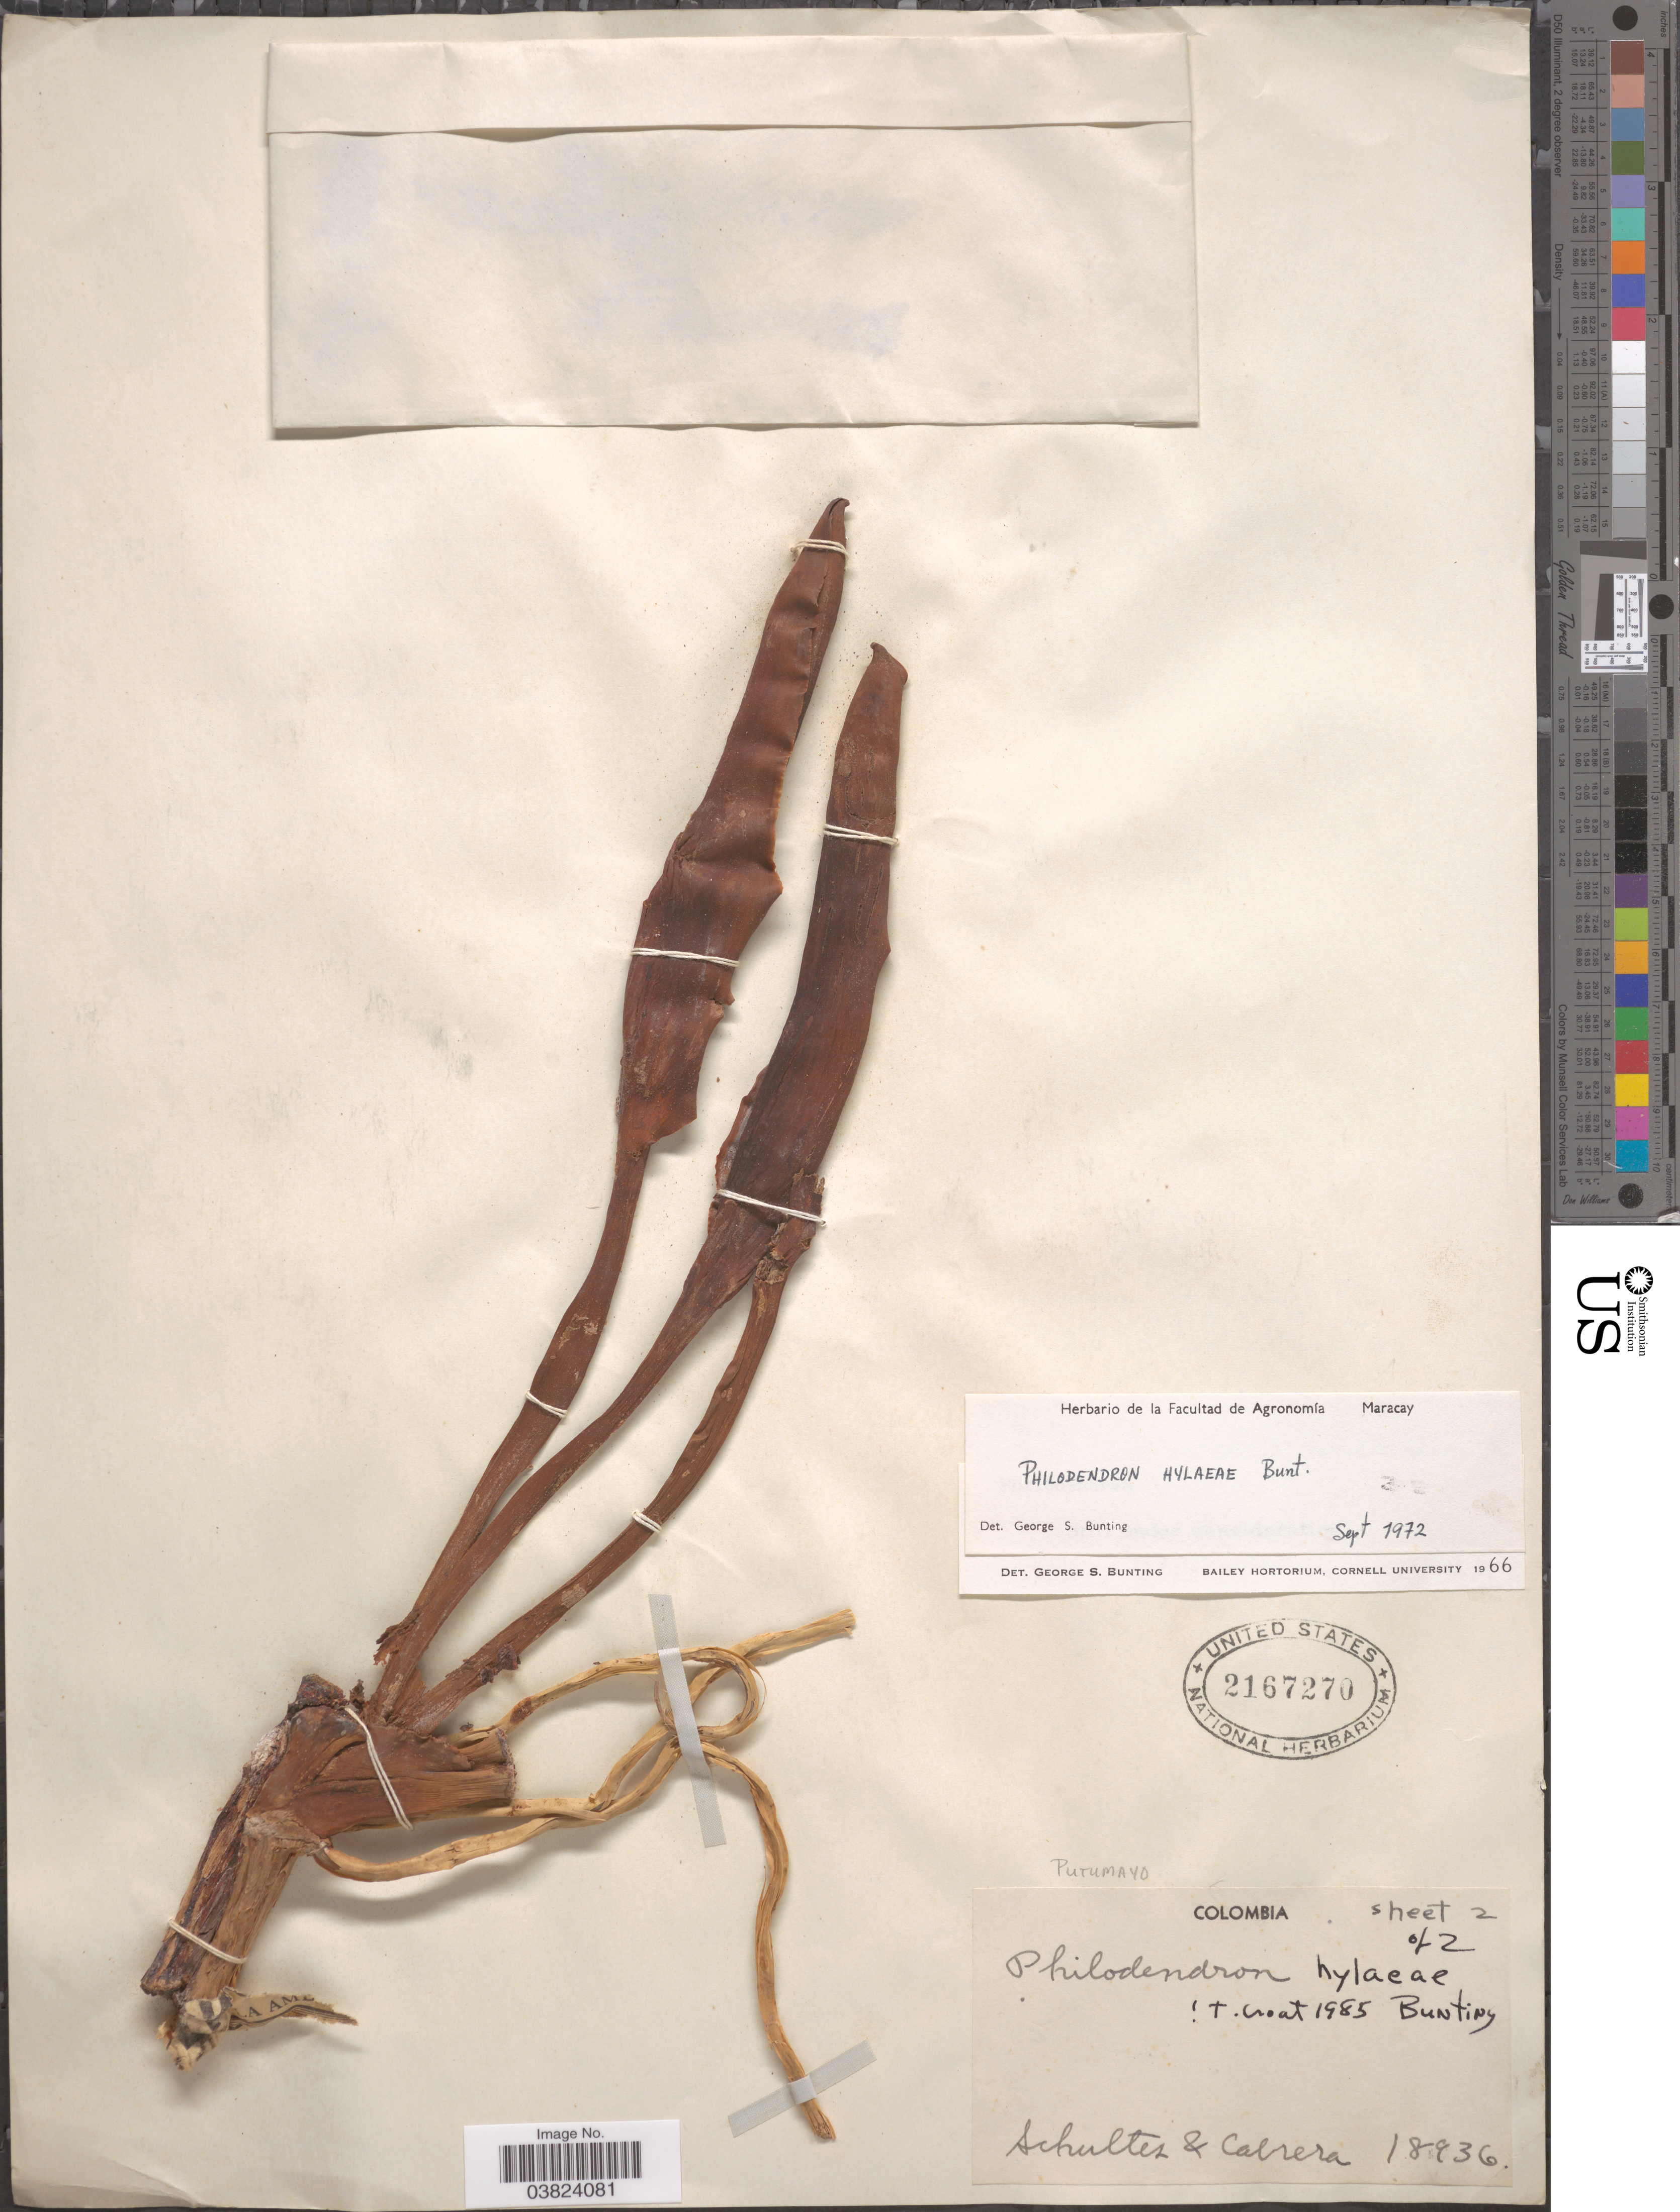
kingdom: Plantae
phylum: Tracheophyta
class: Liliopsida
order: Alismatales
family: Araceae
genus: Philodendron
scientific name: Philodendron hylaeae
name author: G.S. Bunting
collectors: -- Schultes & Cabrera, --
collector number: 18936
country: Colombia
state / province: Putumayo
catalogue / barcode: US 2167270